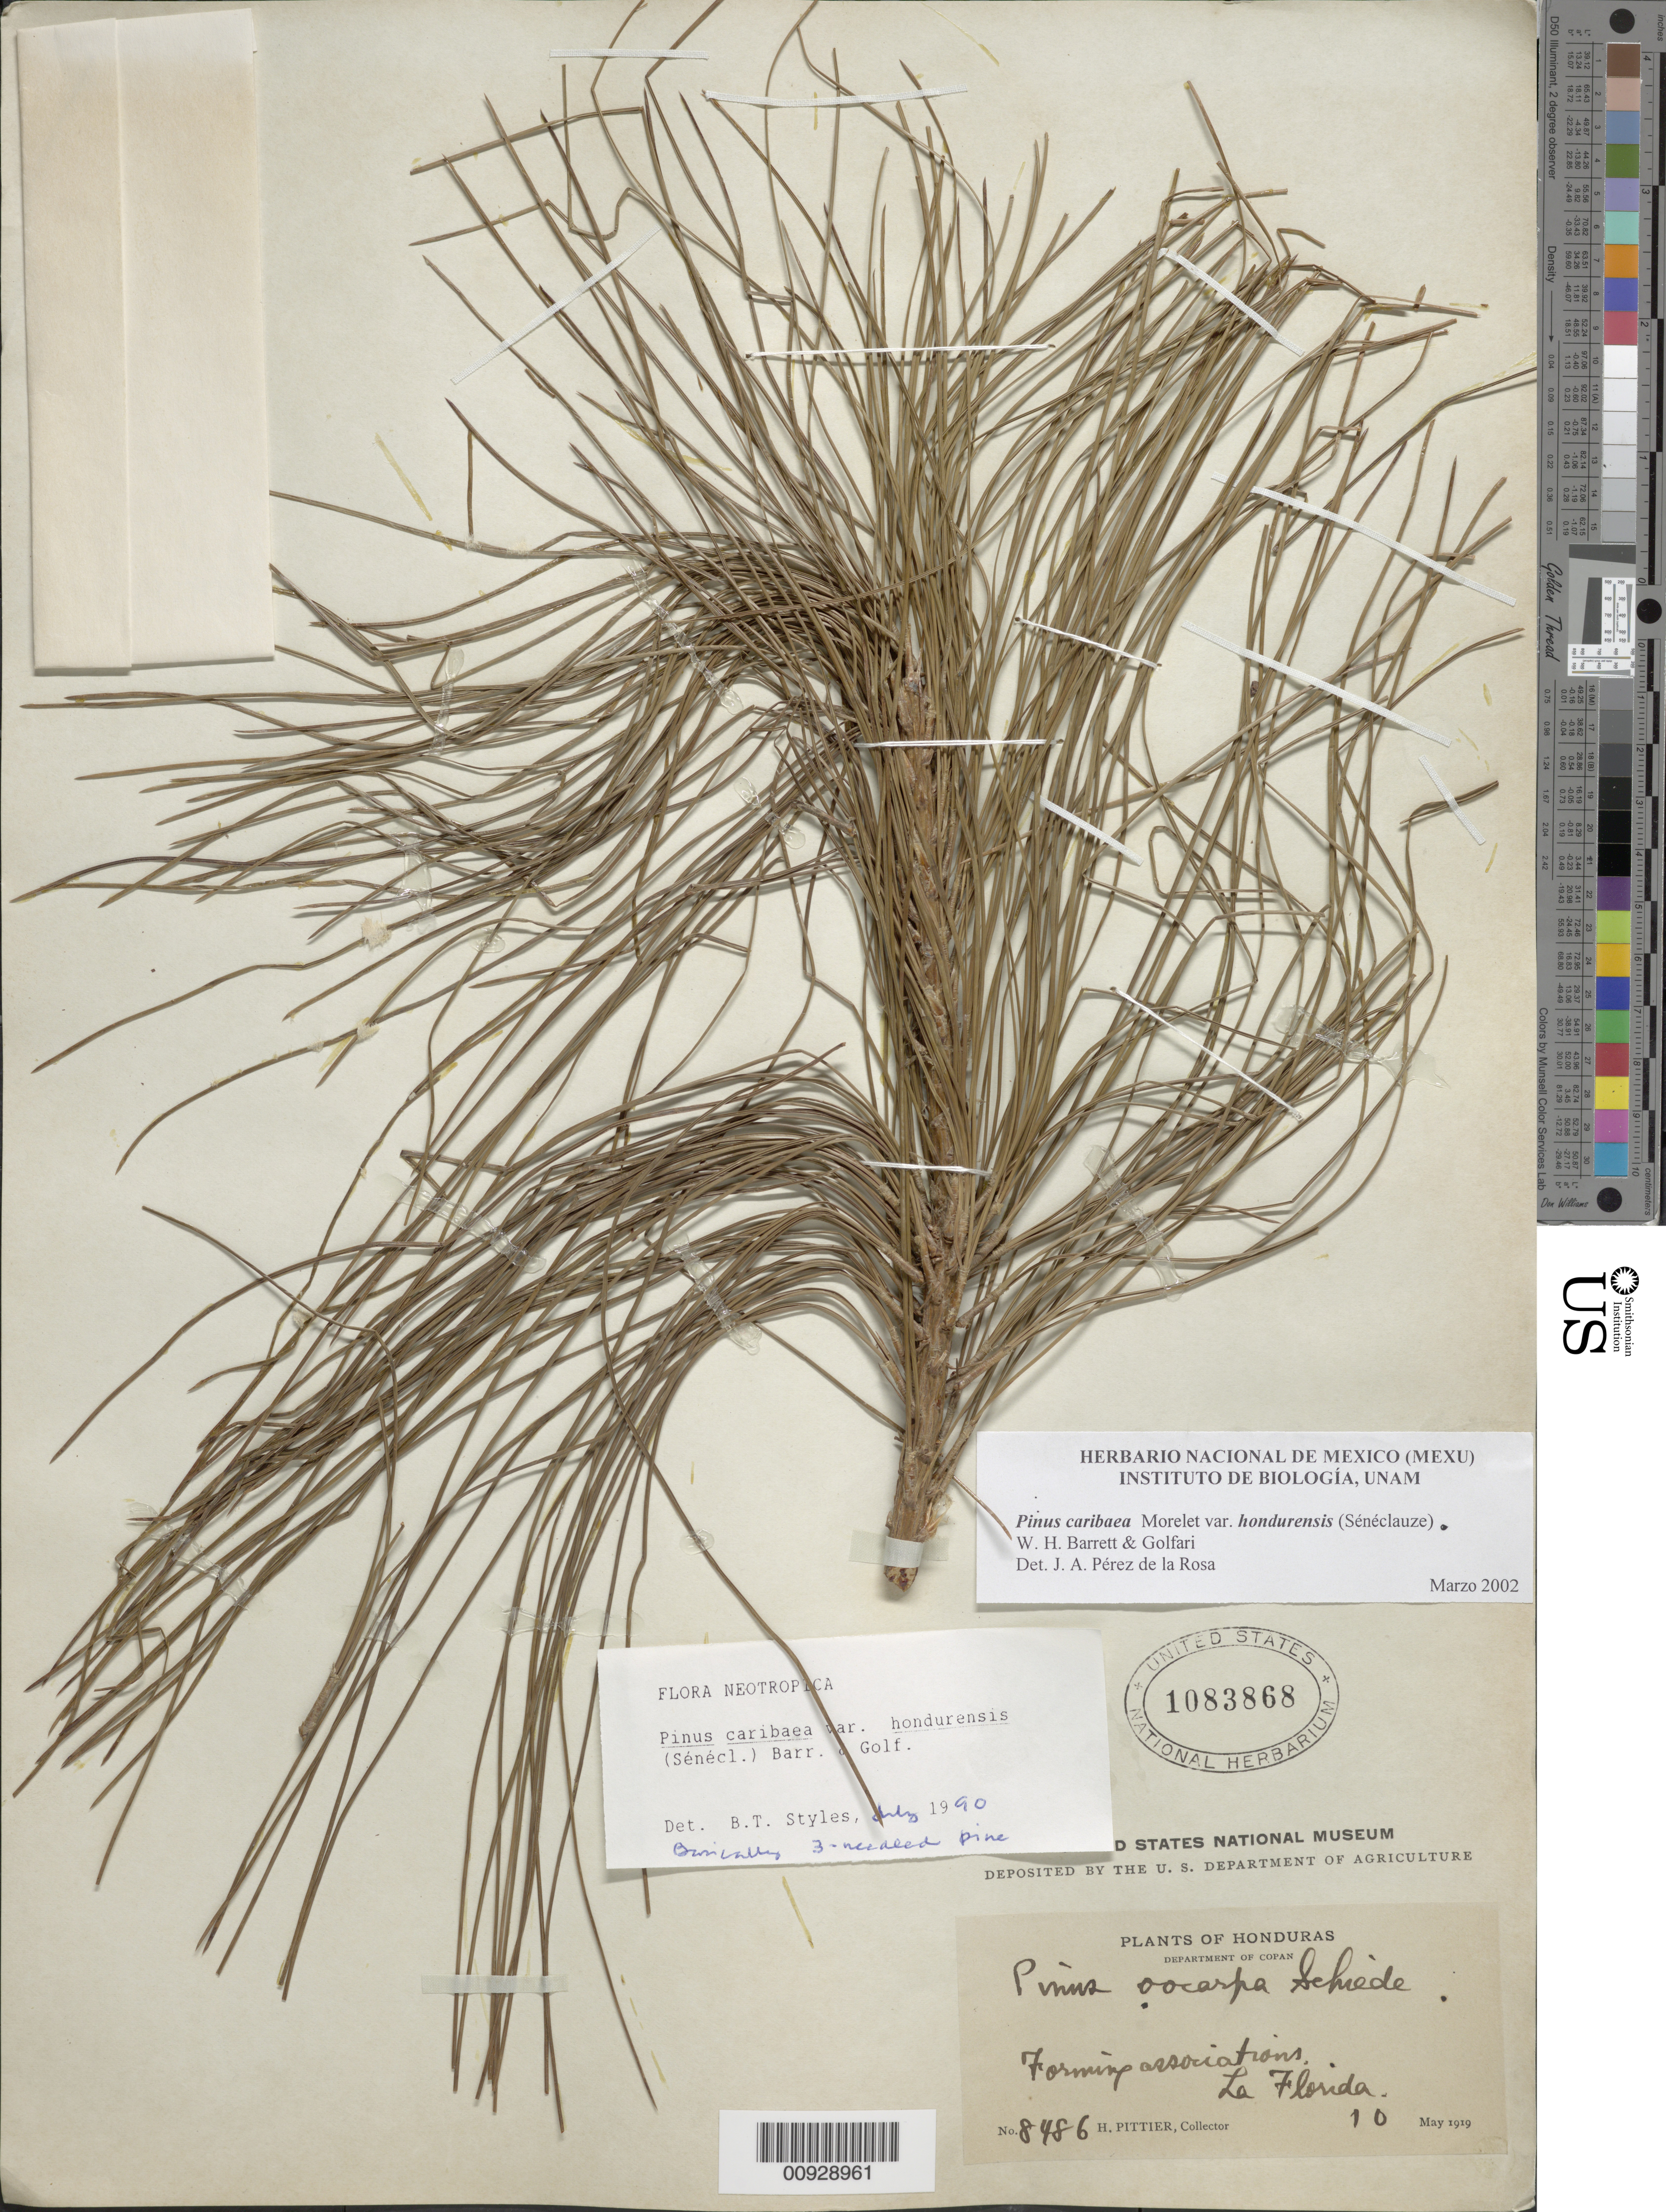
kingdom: Plantae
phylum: Tracheophyta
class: Pinopsida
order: Pinales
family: Pinaceae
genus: Pinus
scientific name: Pinus caribaea var. hondurensis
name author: (Sénécl.) W.H.G. Barrett & Golfari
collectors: H. F. Pittier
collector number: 8486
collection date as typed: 10 May 1919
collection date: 1919-05-10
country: Honduras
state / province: Copán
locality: La Florida.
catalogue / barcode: US 1083868